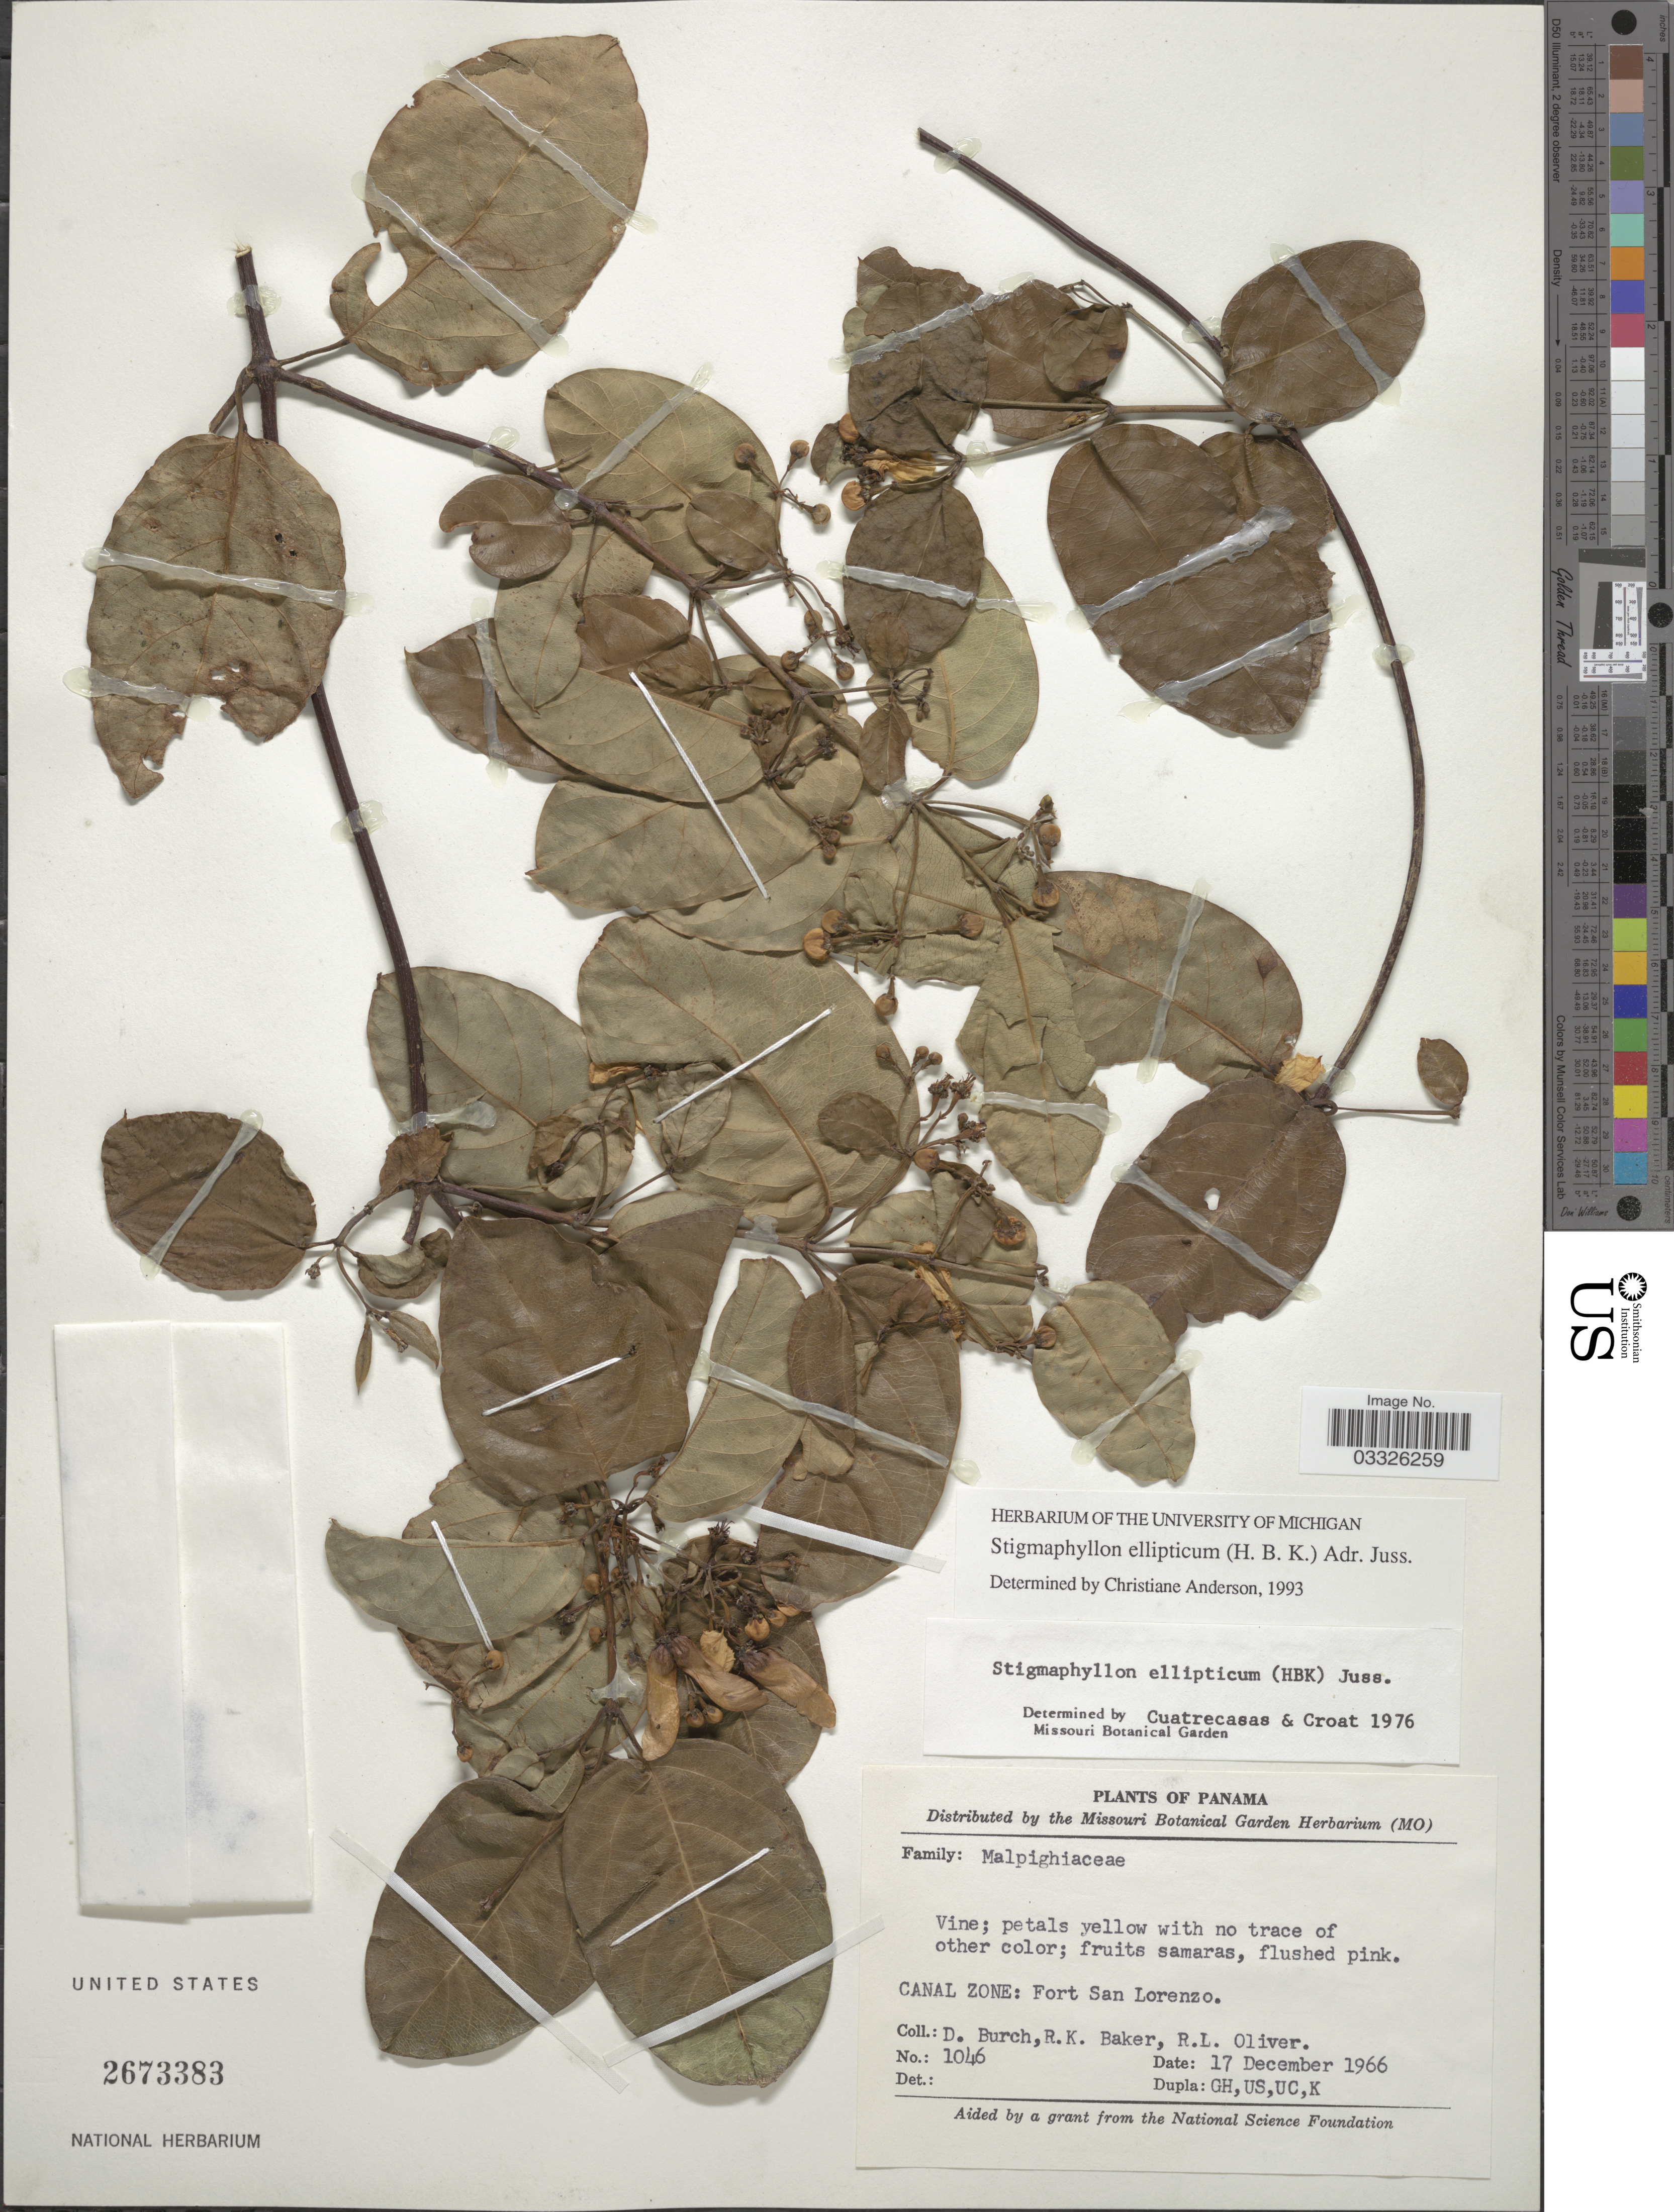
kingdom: Plantae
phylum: Tracheophyta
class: Magnoliopsida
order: Malpighiales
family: Malpighiaceae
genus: Stigmaphyllon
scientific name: Stigmaphyllon ellipticum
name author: (Kunth) A. Juss.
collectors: D. Burch, R. K. Baker & R. Oliver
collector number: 1046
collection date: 1966-12-17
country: Panama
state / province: Colón / Panamá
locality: Canal Zone: Fort San Lorenzo.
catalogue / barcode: US 2673383